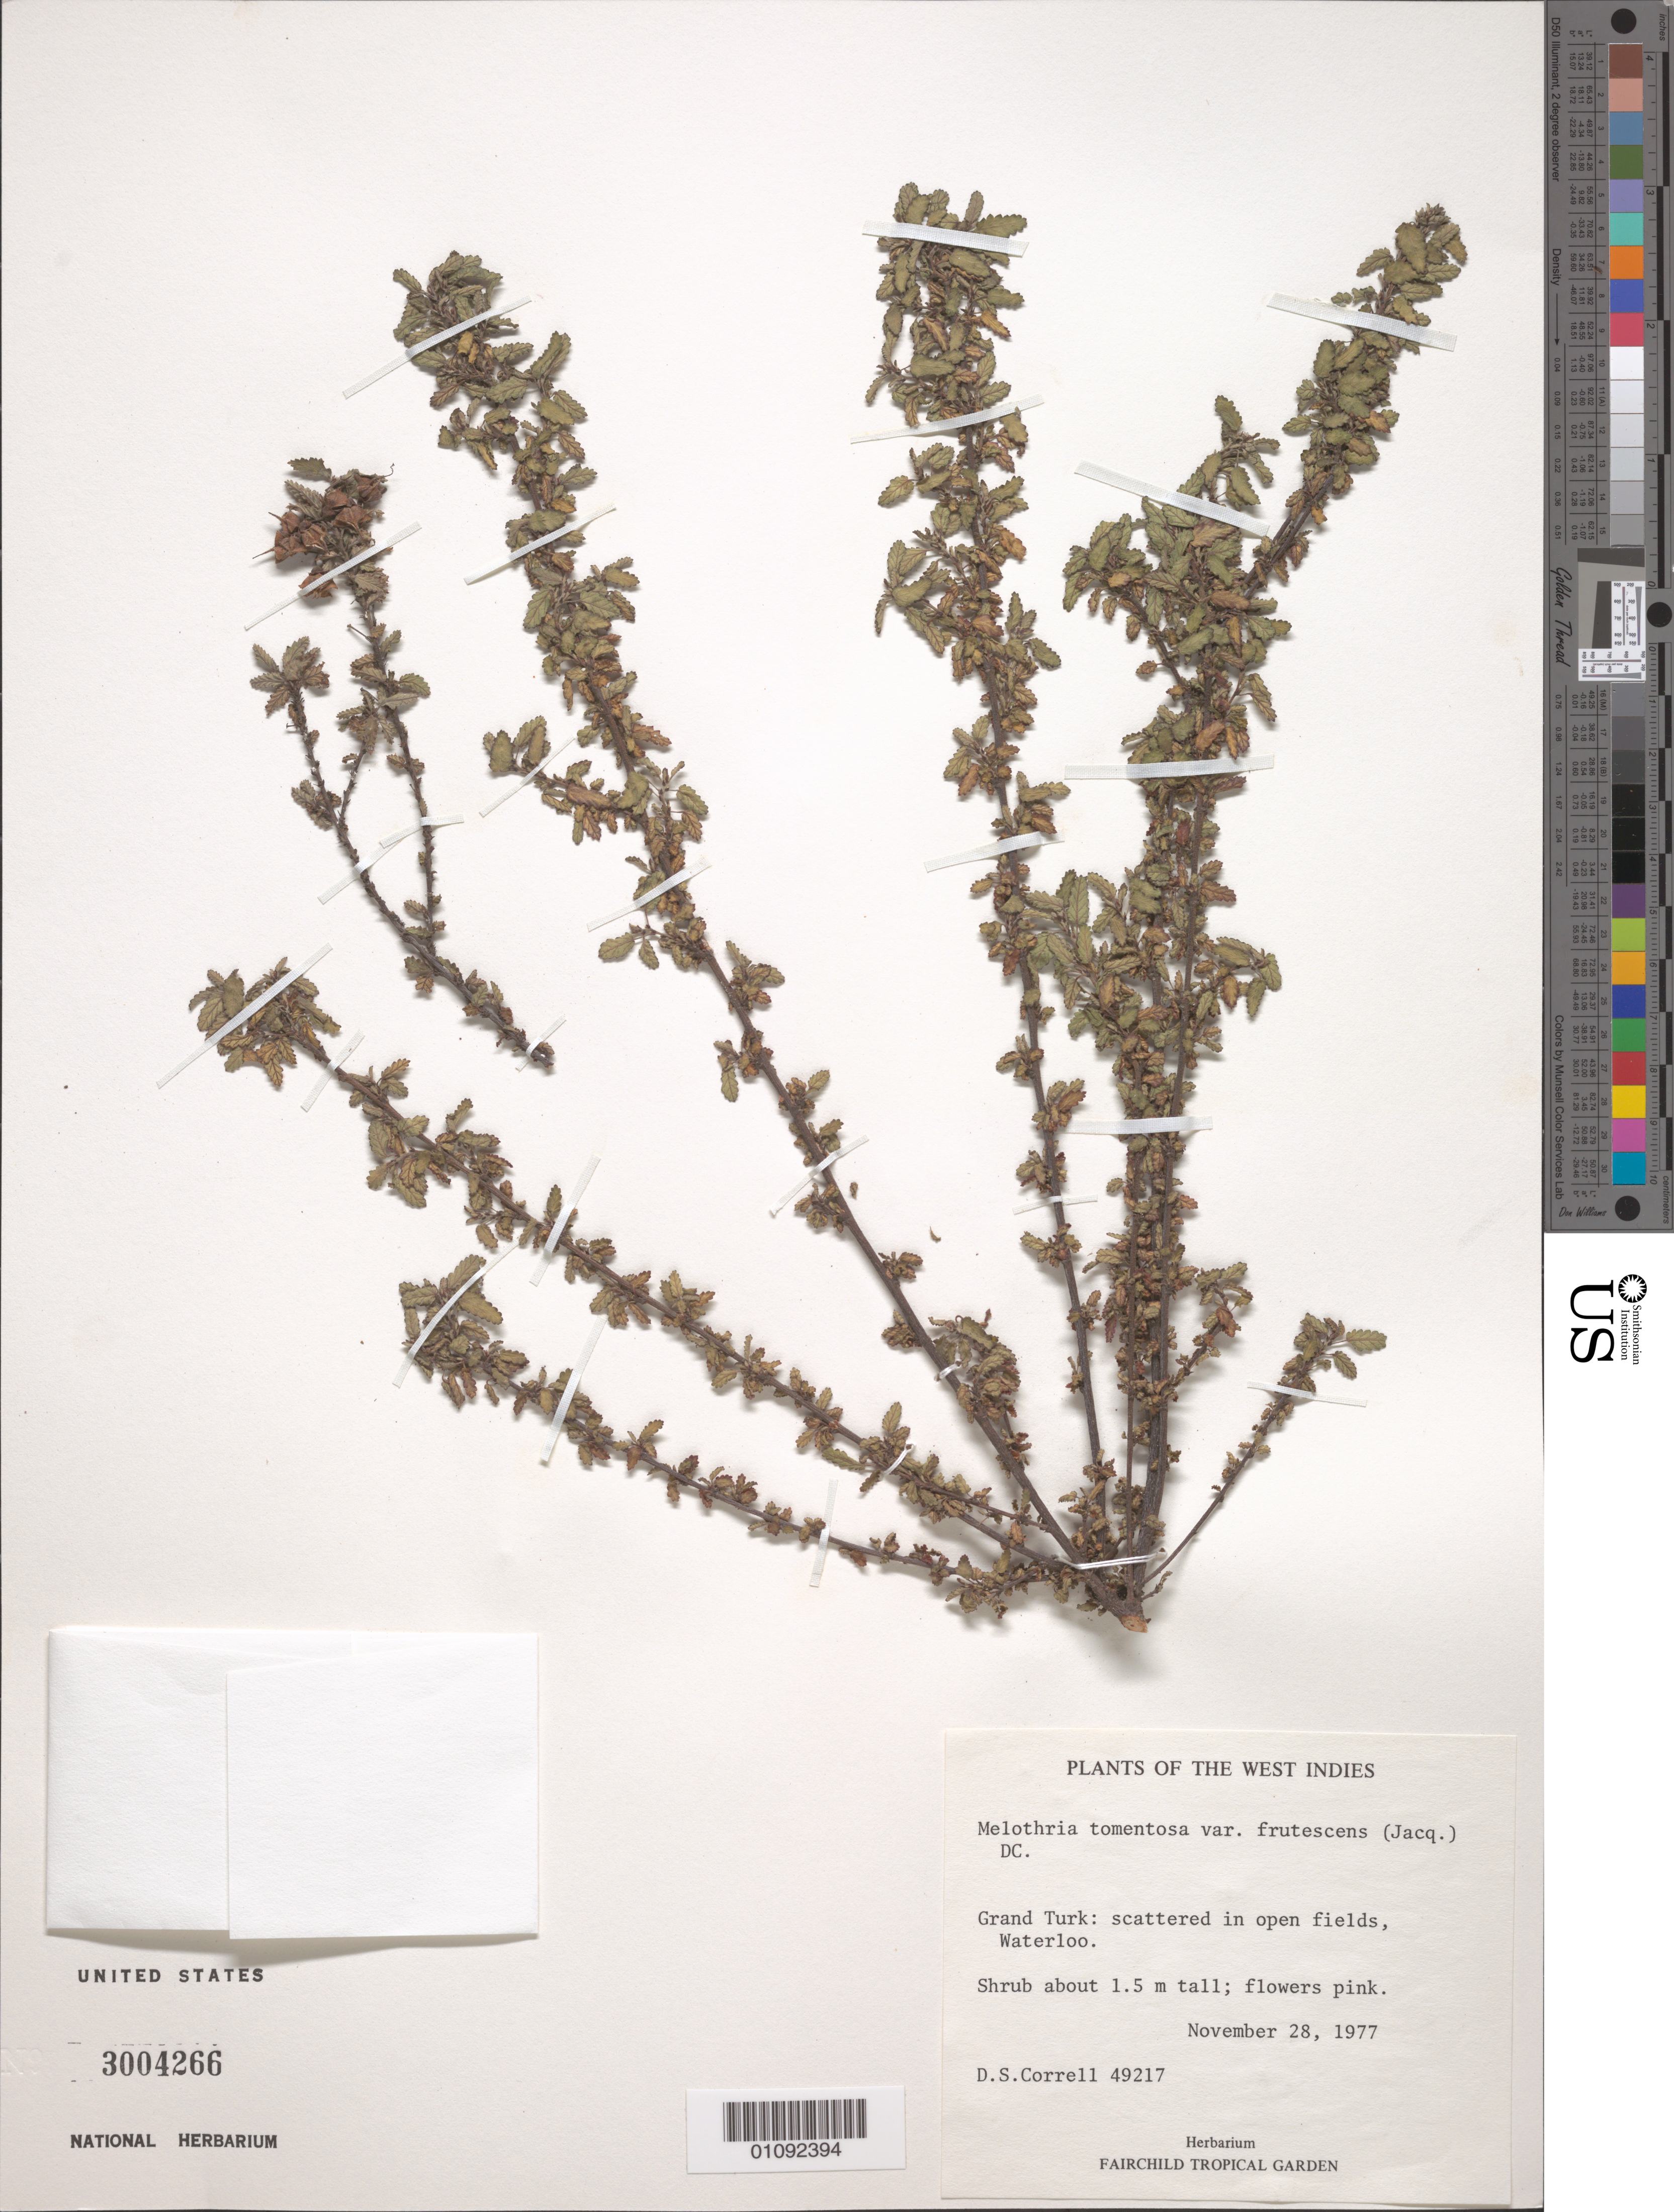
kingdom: Plantae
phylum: Tracheophyta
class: Magnoliopsida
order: Malvales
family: Malvaceae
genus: Melochia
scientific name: Melochia tomentosa var. frutescens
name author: DC.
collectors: D. S. Correll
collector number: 49217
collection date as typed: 28 Nov 1977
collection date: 1977-11-28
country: Turks and Caicos Islands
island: Grand Turk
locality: Waterloo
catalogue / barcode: US 3004266